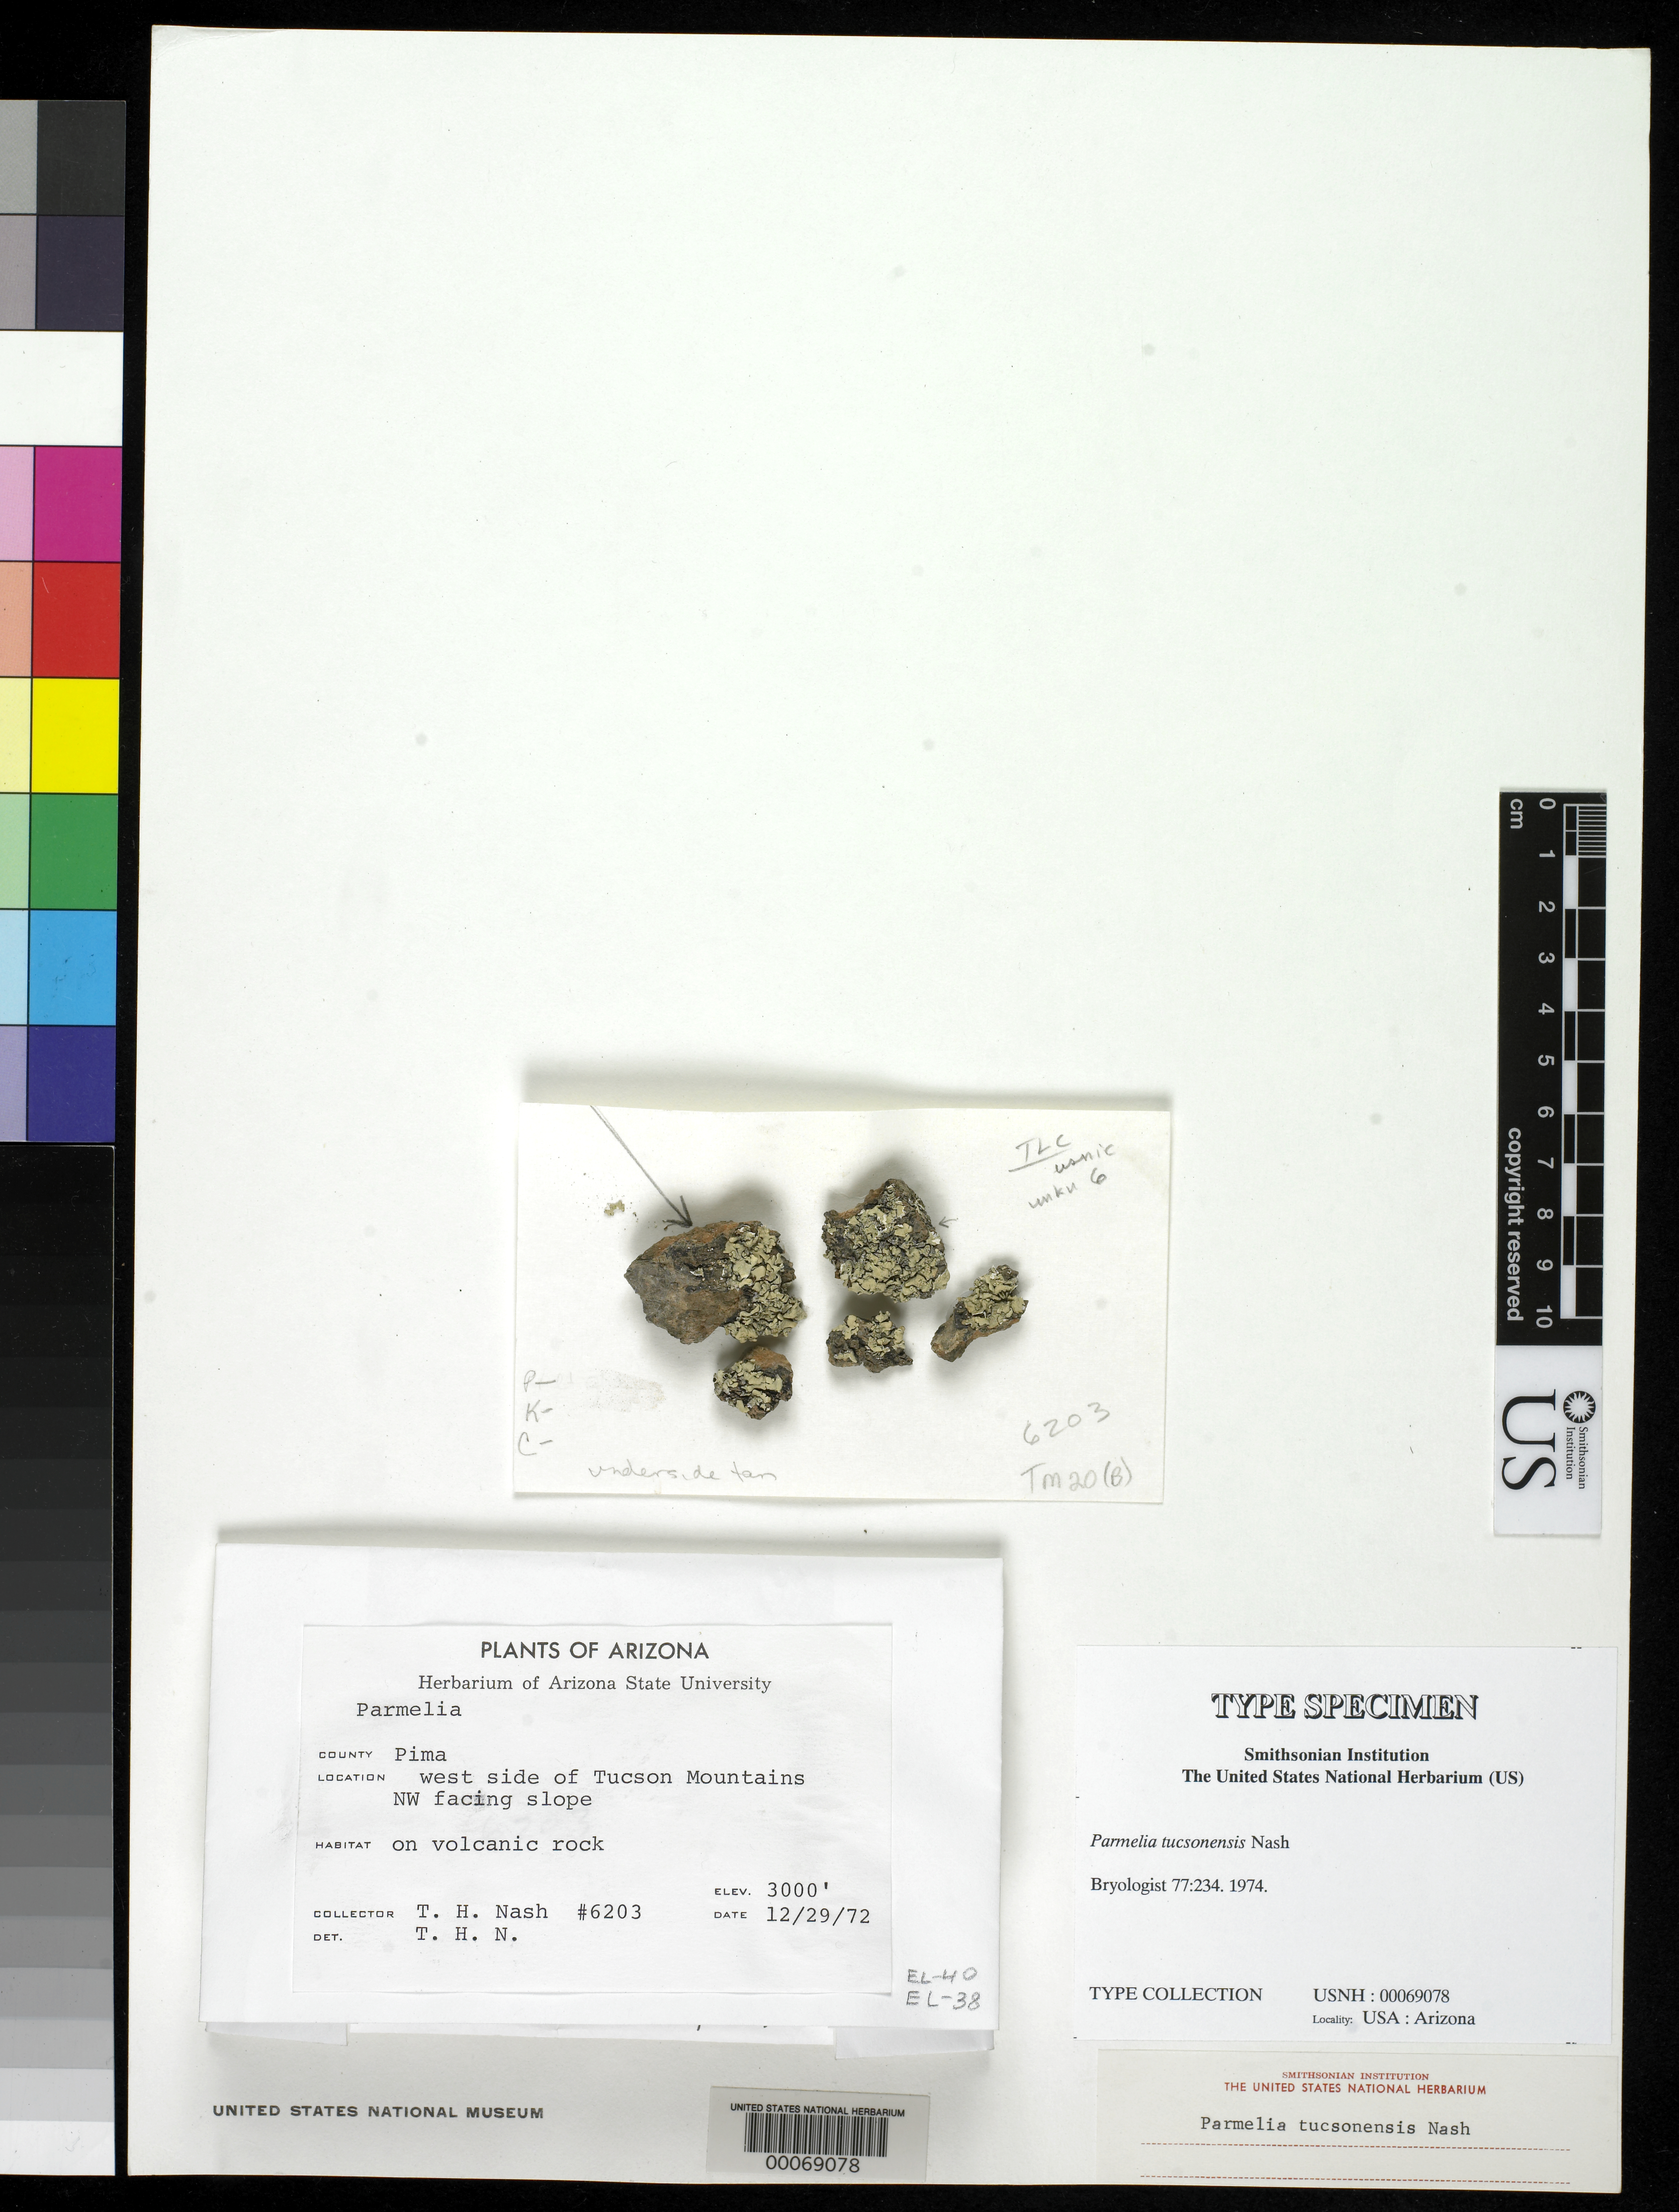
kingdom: Fungi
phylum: Ascomycota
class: Lecanoromycetes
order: Lecanorales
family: Parmeliaceae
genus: Parmelia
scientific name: Parmelia tucsonensis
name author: T.H. Nash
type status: Type Collection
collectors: T. H. Nash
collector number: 6203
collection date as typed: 29 Dec 1972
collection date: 1972-12-29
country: United States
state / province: Arizona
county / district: Pima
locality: W side of Tucson Mts, NW facing slope; alt. 3000 ft.